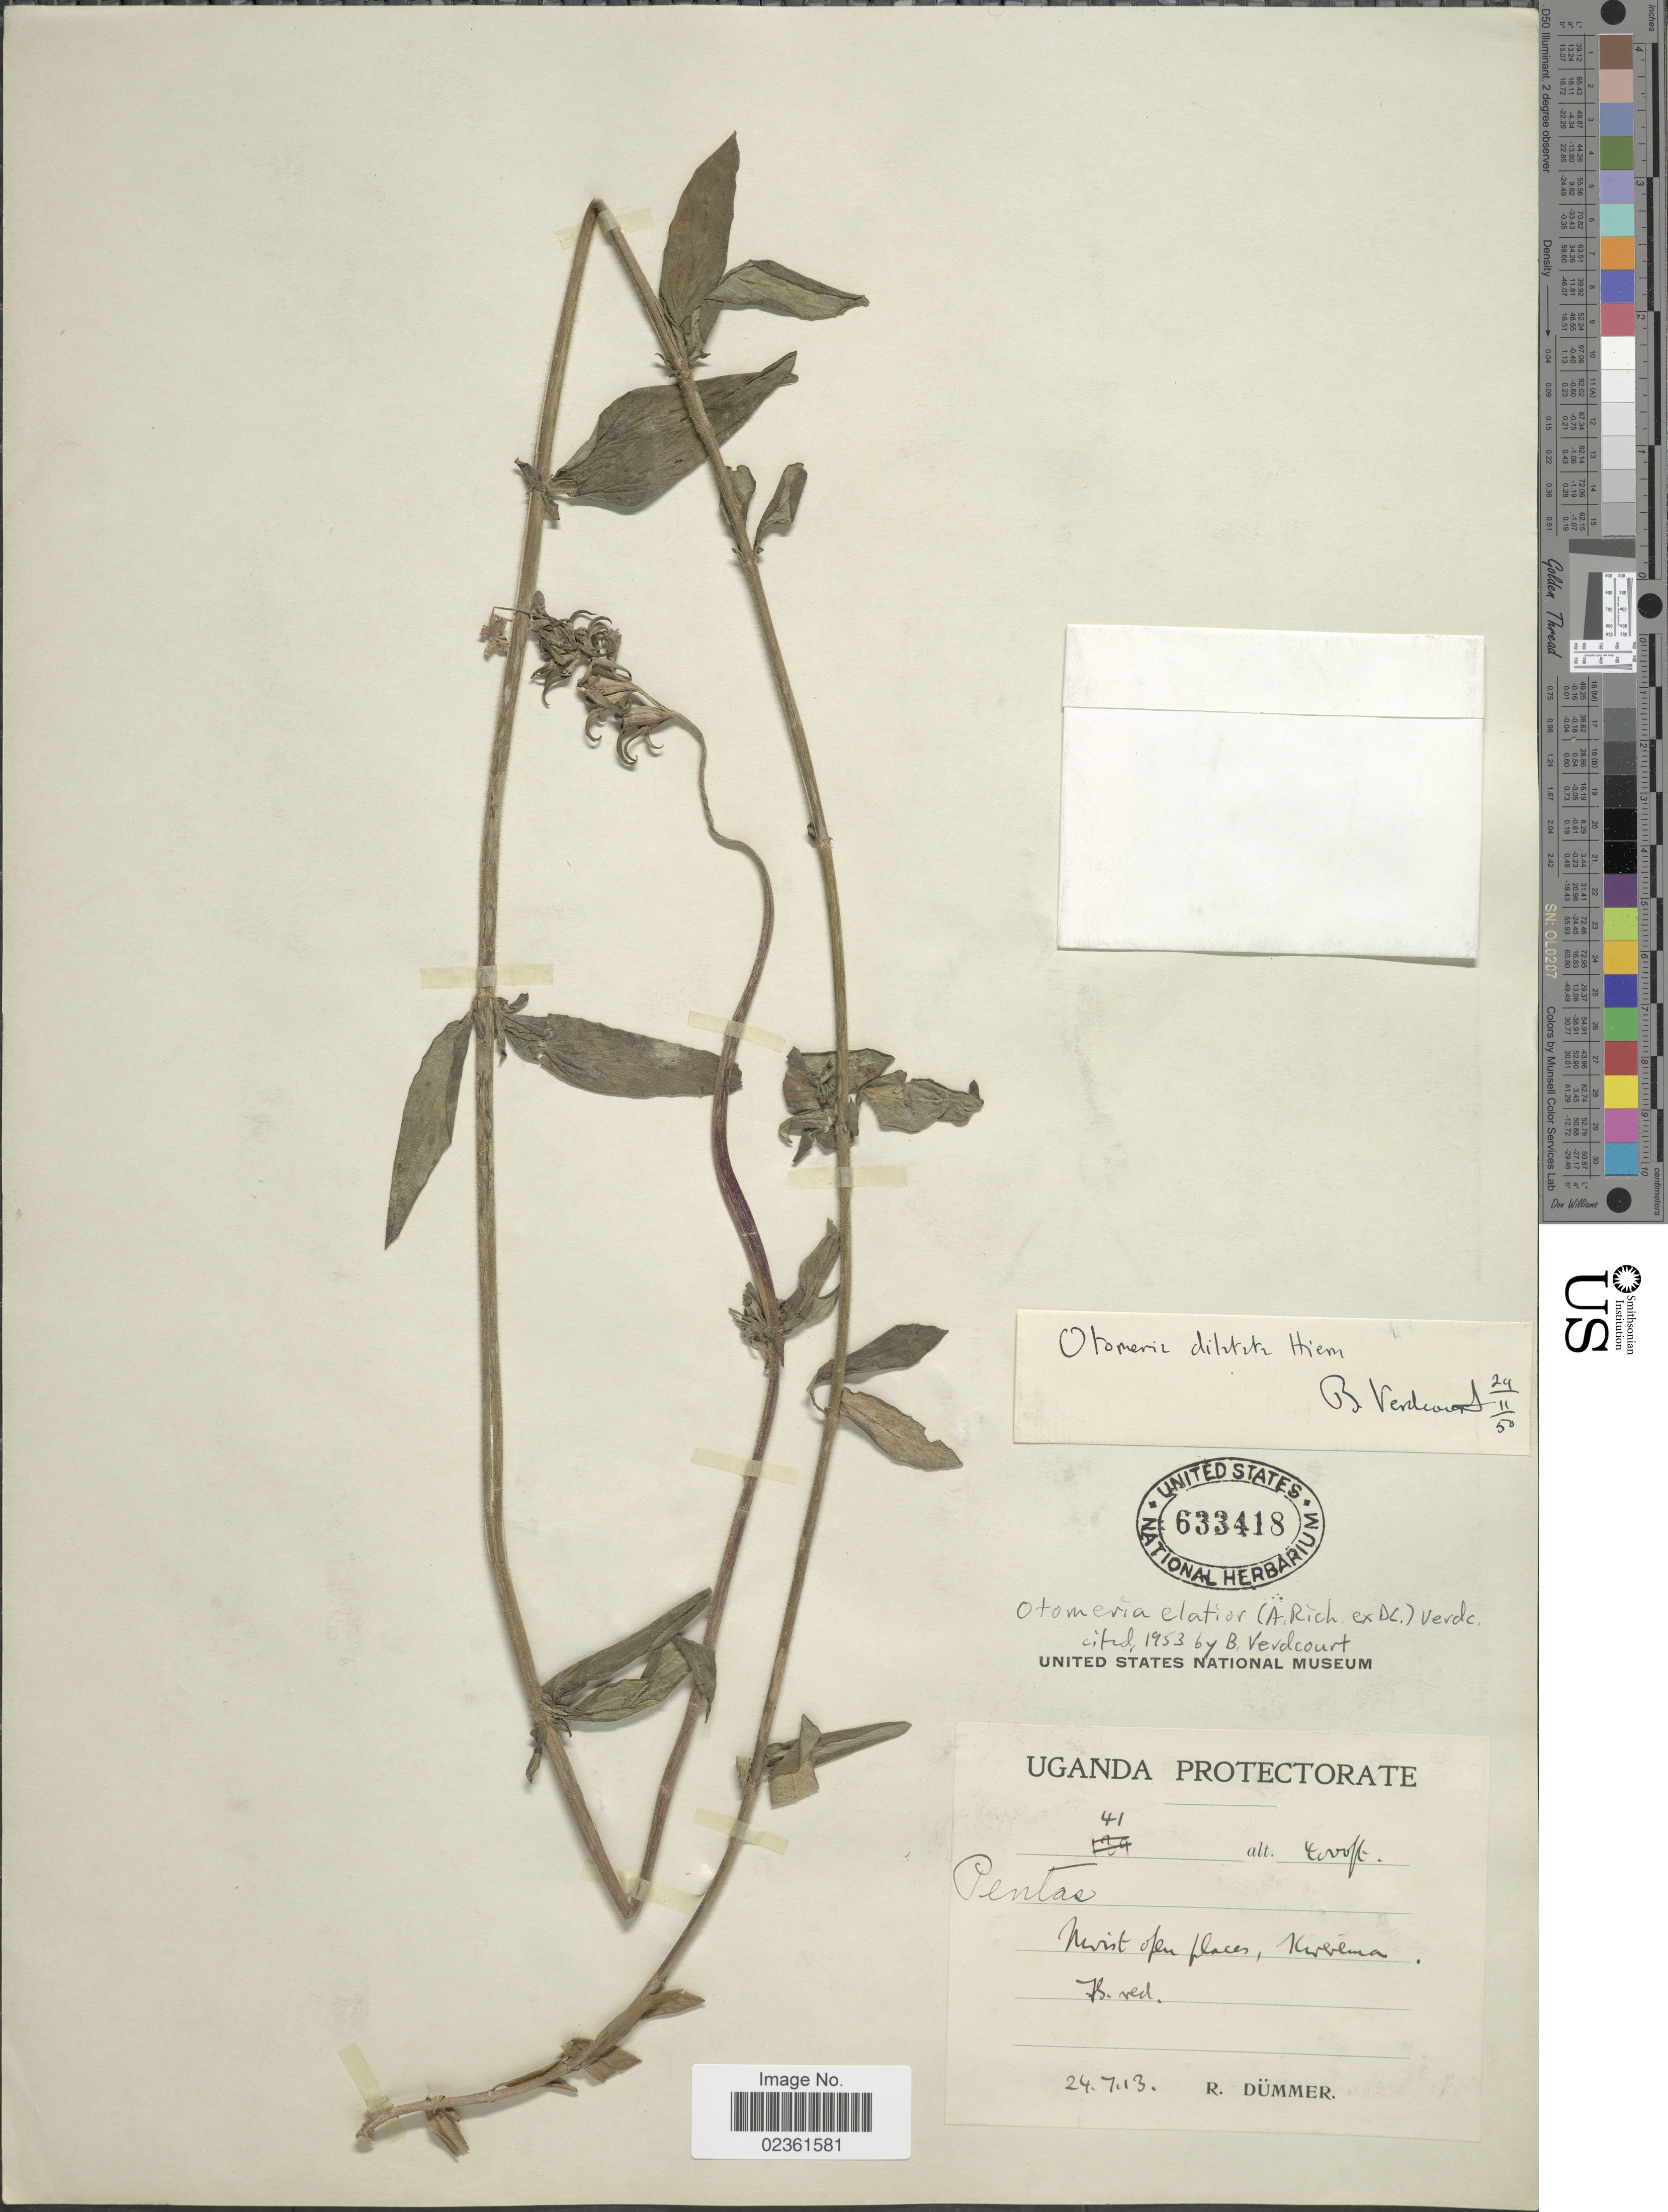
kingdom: Plantae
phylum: Tracheophyta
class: Magnoliopsida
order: Gentianales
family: Rubiaceae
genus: Otomeria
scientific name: Otomeria elatior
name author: (A. Rich. ex DC.) Verdc.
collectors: R. A. Dümmer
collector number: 41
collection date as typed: Transcribed d/m/y: 24/7/13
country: Uganda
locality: Uganda Protectorate, moist open places, Kirerema.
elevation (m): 1219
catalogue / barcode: US 633418